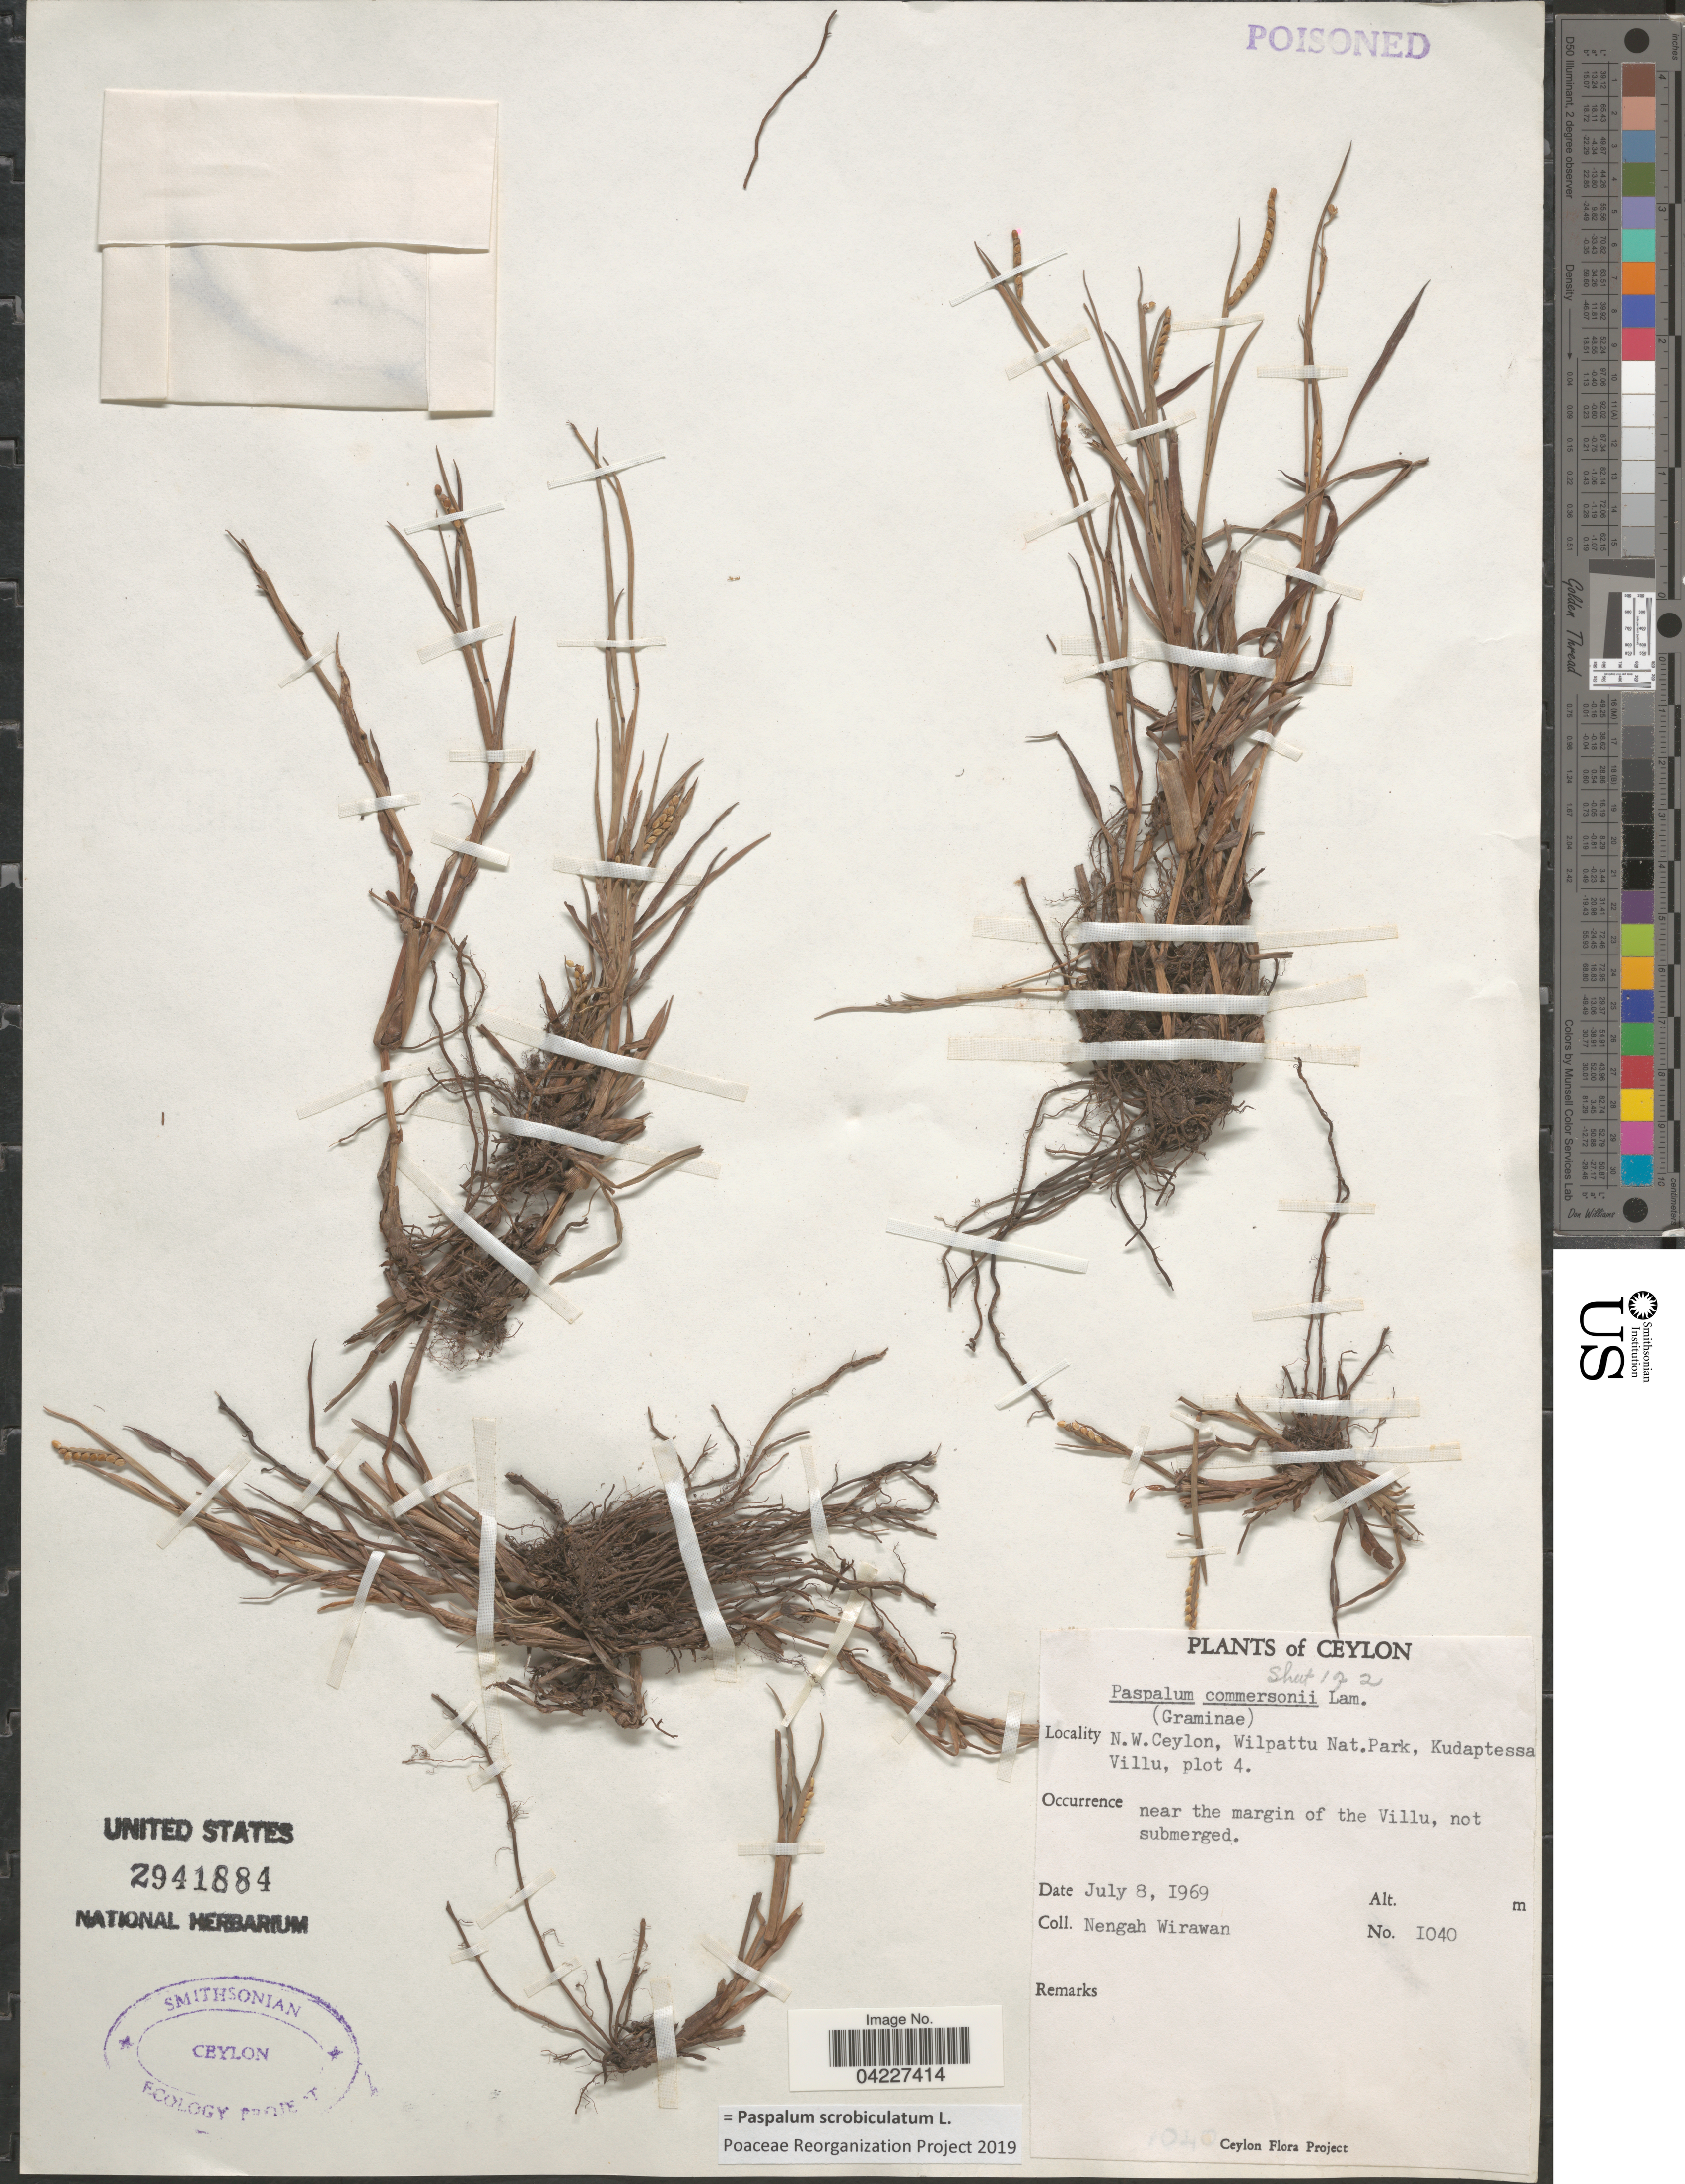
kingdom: Plantae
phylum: Tracheophyta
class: Liliopsida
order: Poales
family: Poaceae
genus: Paspalum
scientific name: Paspalum scrobiculatum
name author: L.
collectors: N. Wirawan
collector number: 1040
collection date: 1969-07-08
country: Sri Lanka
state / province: North Western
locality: Ceylon. N.W.Ceylon, Wilpattu Nat.Park, Kudaptessa Villu, plot 4. Near the margin of the Villu.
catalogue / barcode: US 2941884